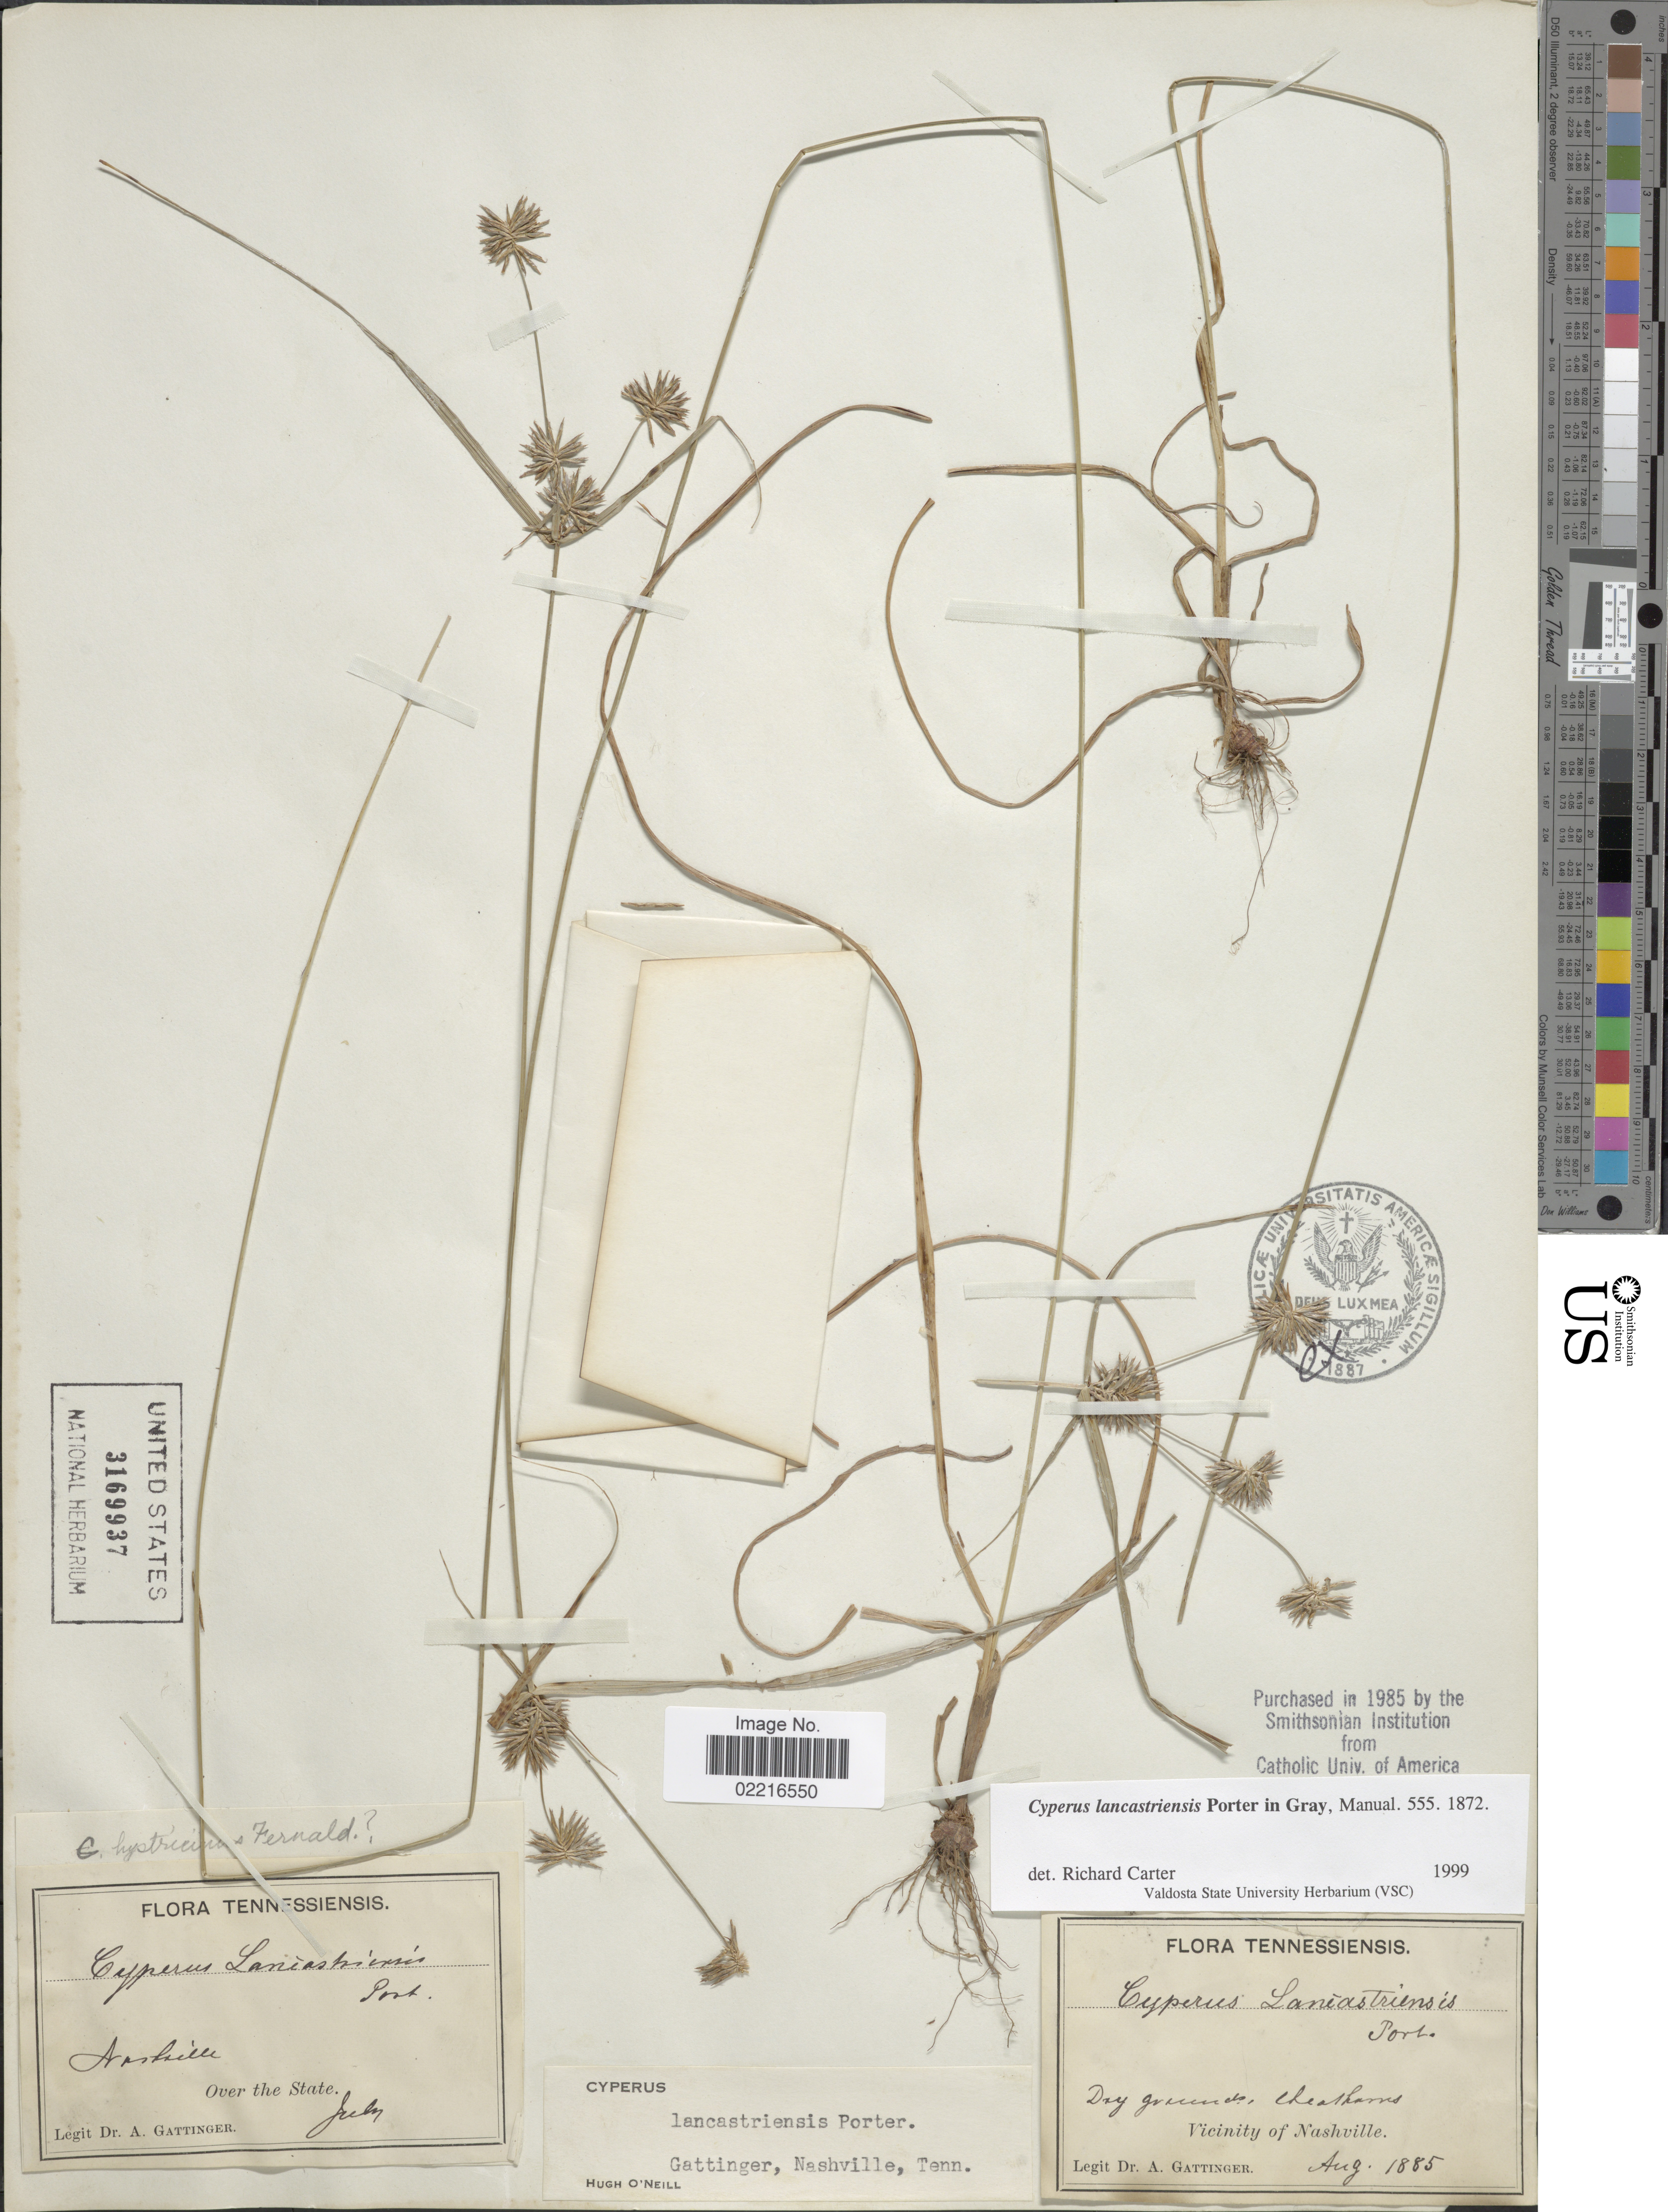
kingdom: Plantae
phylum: Tracheophyta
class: Liliopsida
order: Poales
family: Cyperaceae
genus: Cyperus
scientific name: Cyperus lancastriensis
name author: Porter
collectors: A. Gattinger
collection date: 1885-07/1885-08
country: United States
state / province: Tennessee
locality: Nashville, over the State, Vicinity of Nashville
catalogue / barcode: US 3169937